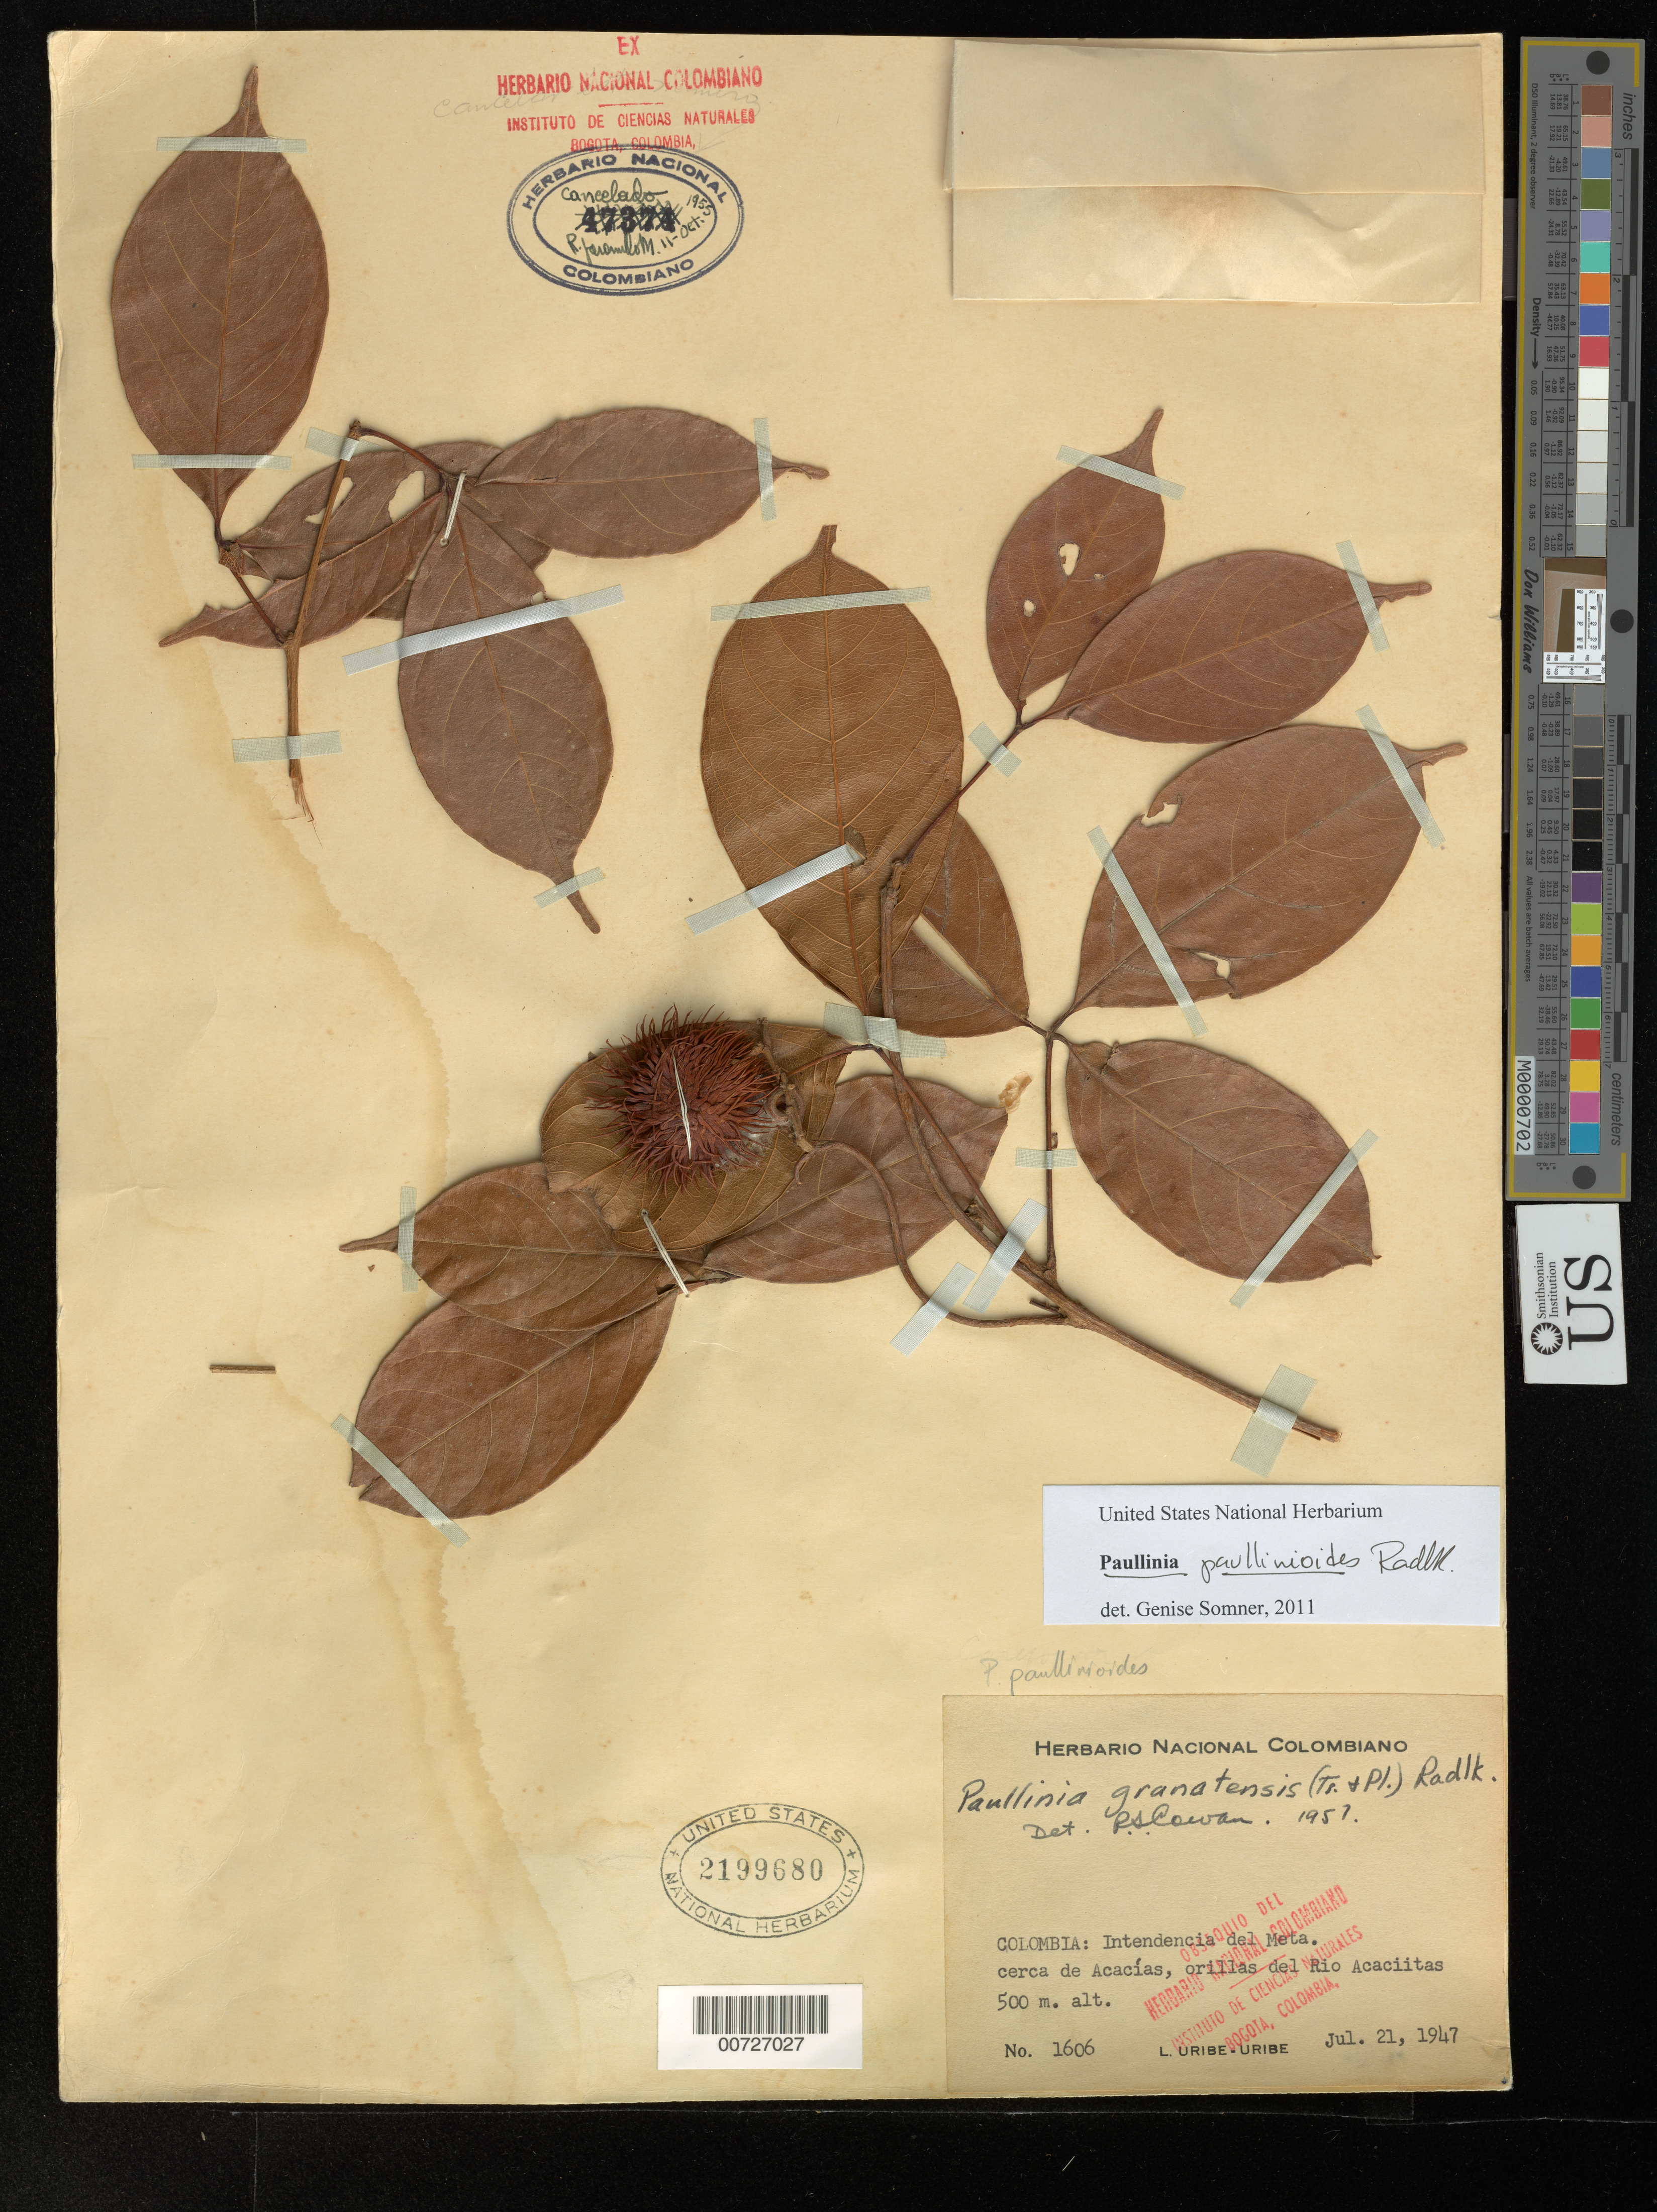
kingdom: Plantae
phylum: Tracheophyta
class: Magnoliopsida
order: Sapindales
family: Sapindaceae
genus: Paullinia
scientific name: Paullinia paullinioides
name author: Radlk.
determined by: Somner, G. V.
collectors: L. Uribe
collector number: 1606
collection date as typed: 21 Jul 1947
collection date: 1947-07-21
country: Colombia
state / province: Meta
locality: Cerca de Acacías.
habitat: Orillas del Rio Acaciitas.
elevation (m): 500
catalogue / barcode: US 2199680